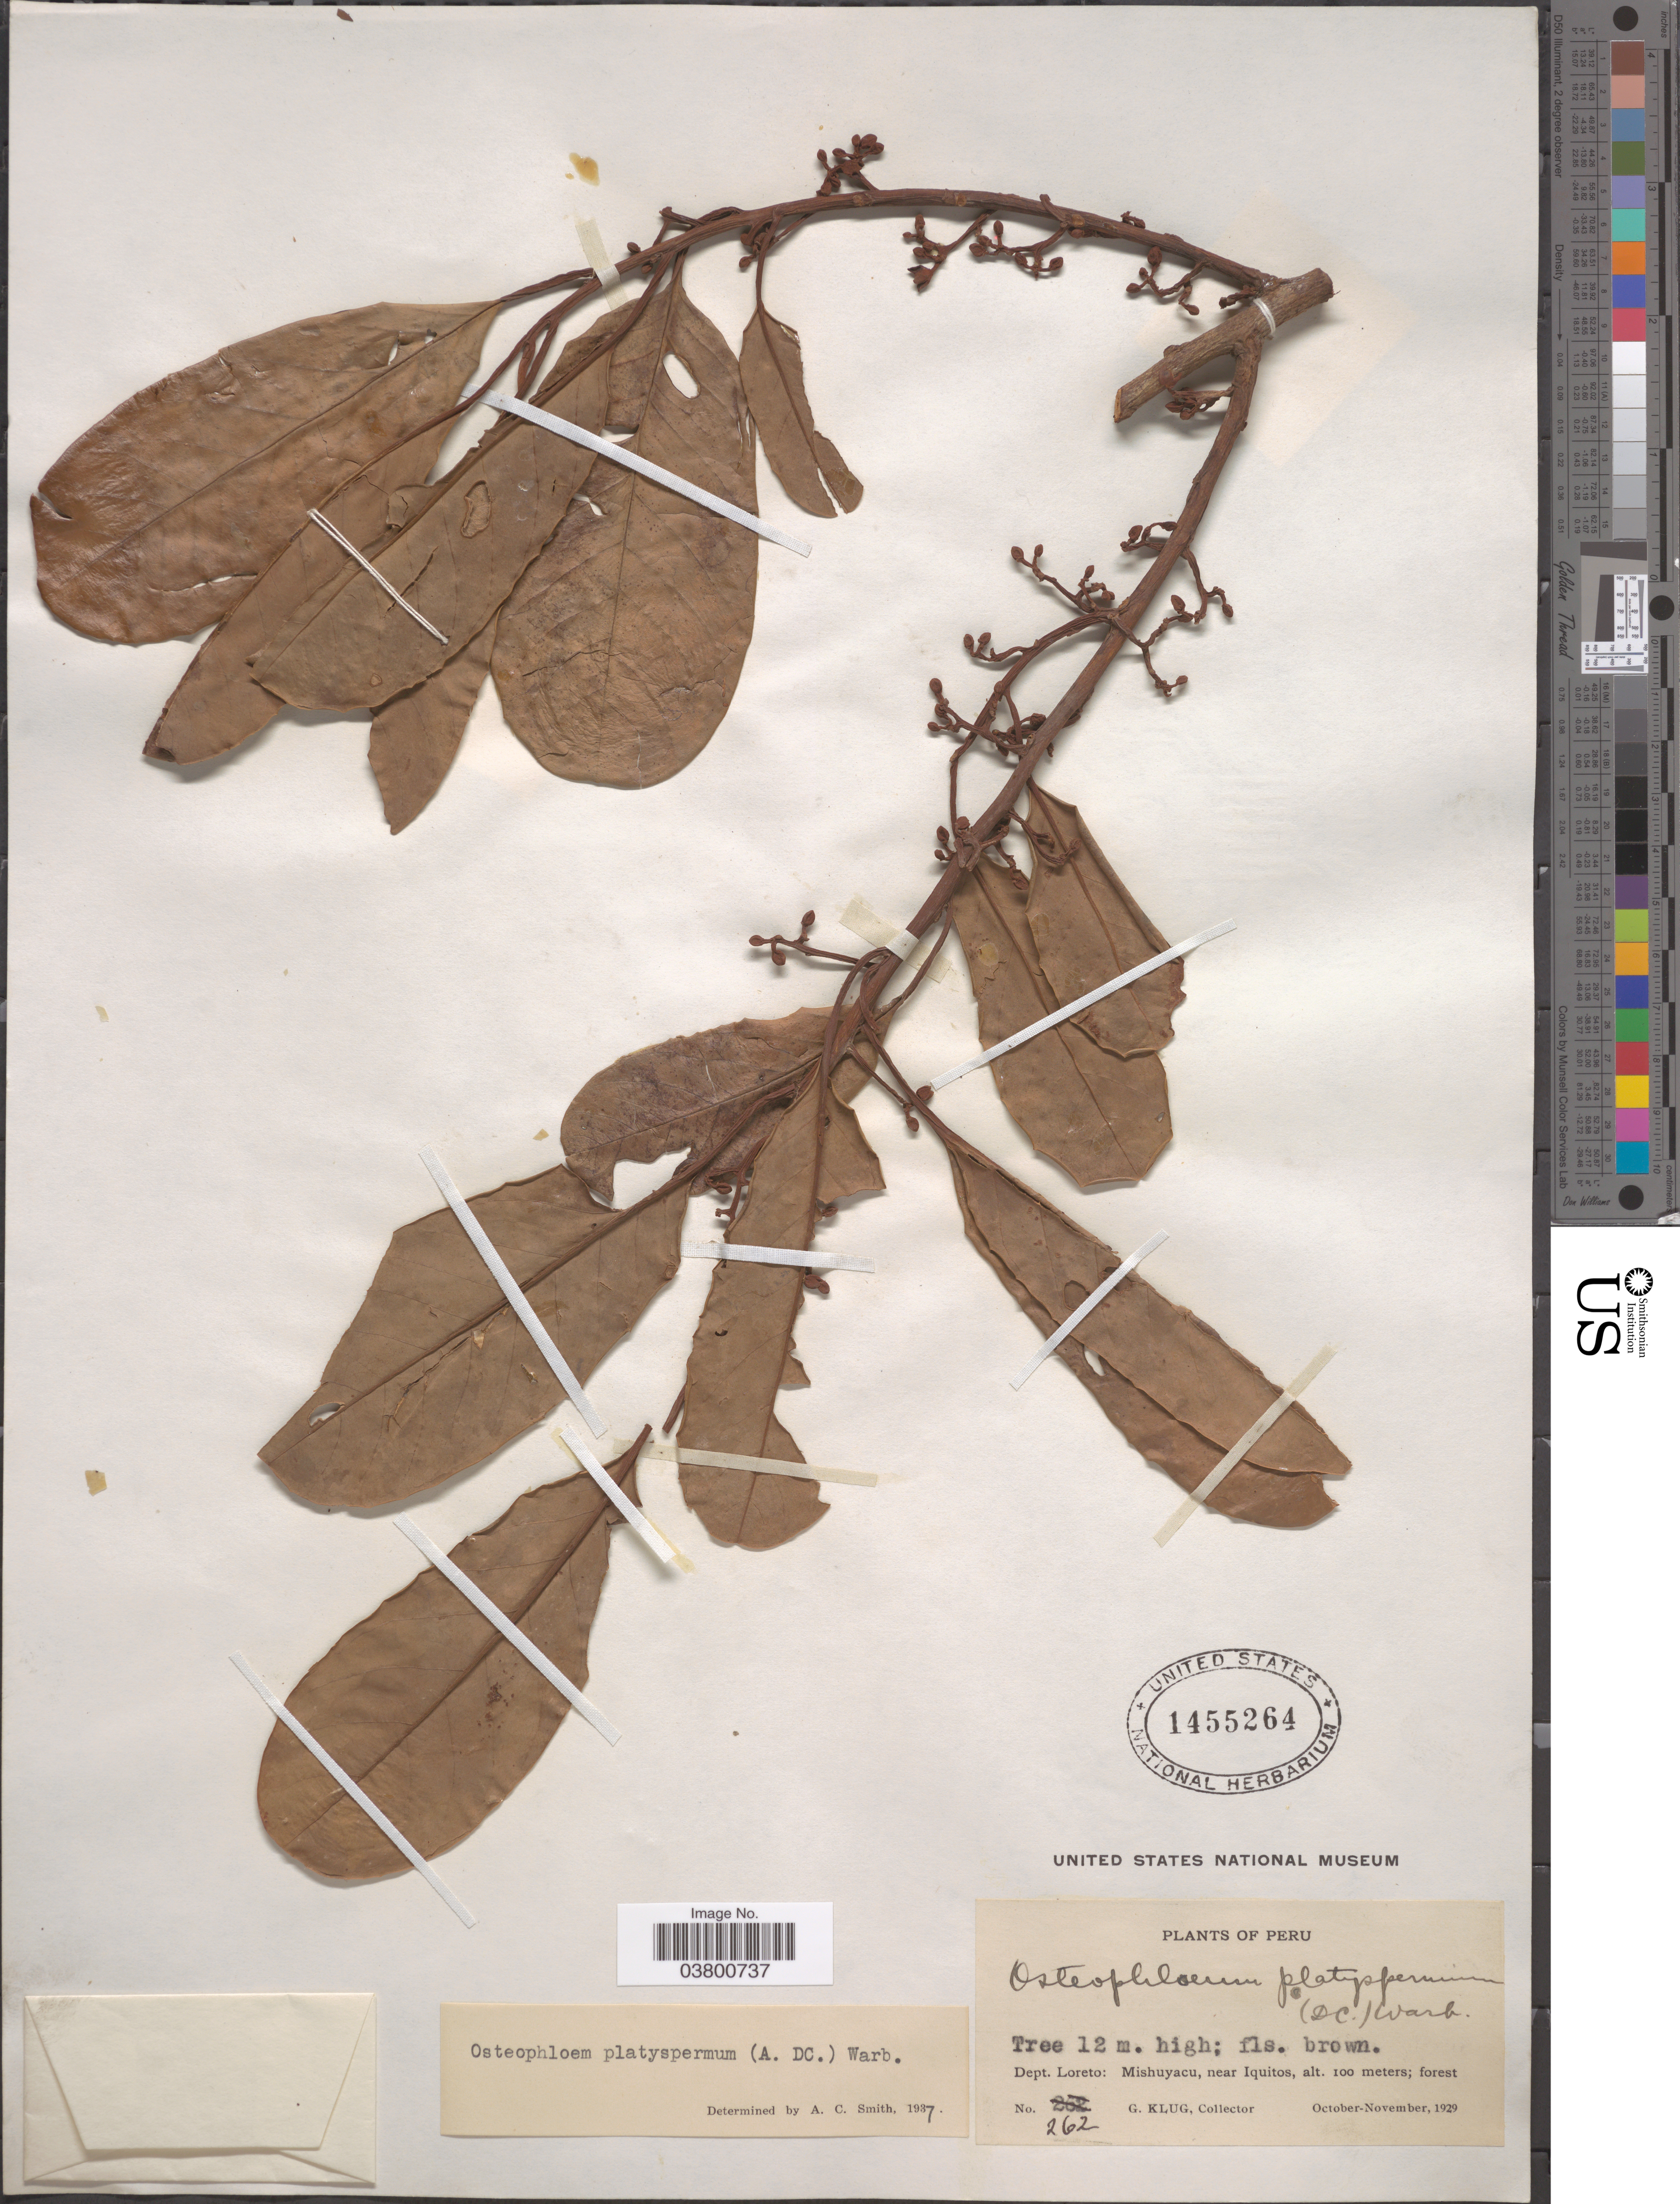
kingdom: Plantae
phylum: Tracheophyta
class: Magnoliopsida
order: Magnoliales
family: Myristicaceae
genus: Osteophloeum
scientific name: Osteophloeum platyspermum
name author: (A. DC.) Warb.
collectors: G. Klug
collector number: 262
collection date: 1929-10/1929-11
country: Peru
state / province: Loreto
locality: Dept. Loreto: Mishuyacu, near Iquitos.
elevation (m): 100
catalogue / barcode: US 1455264